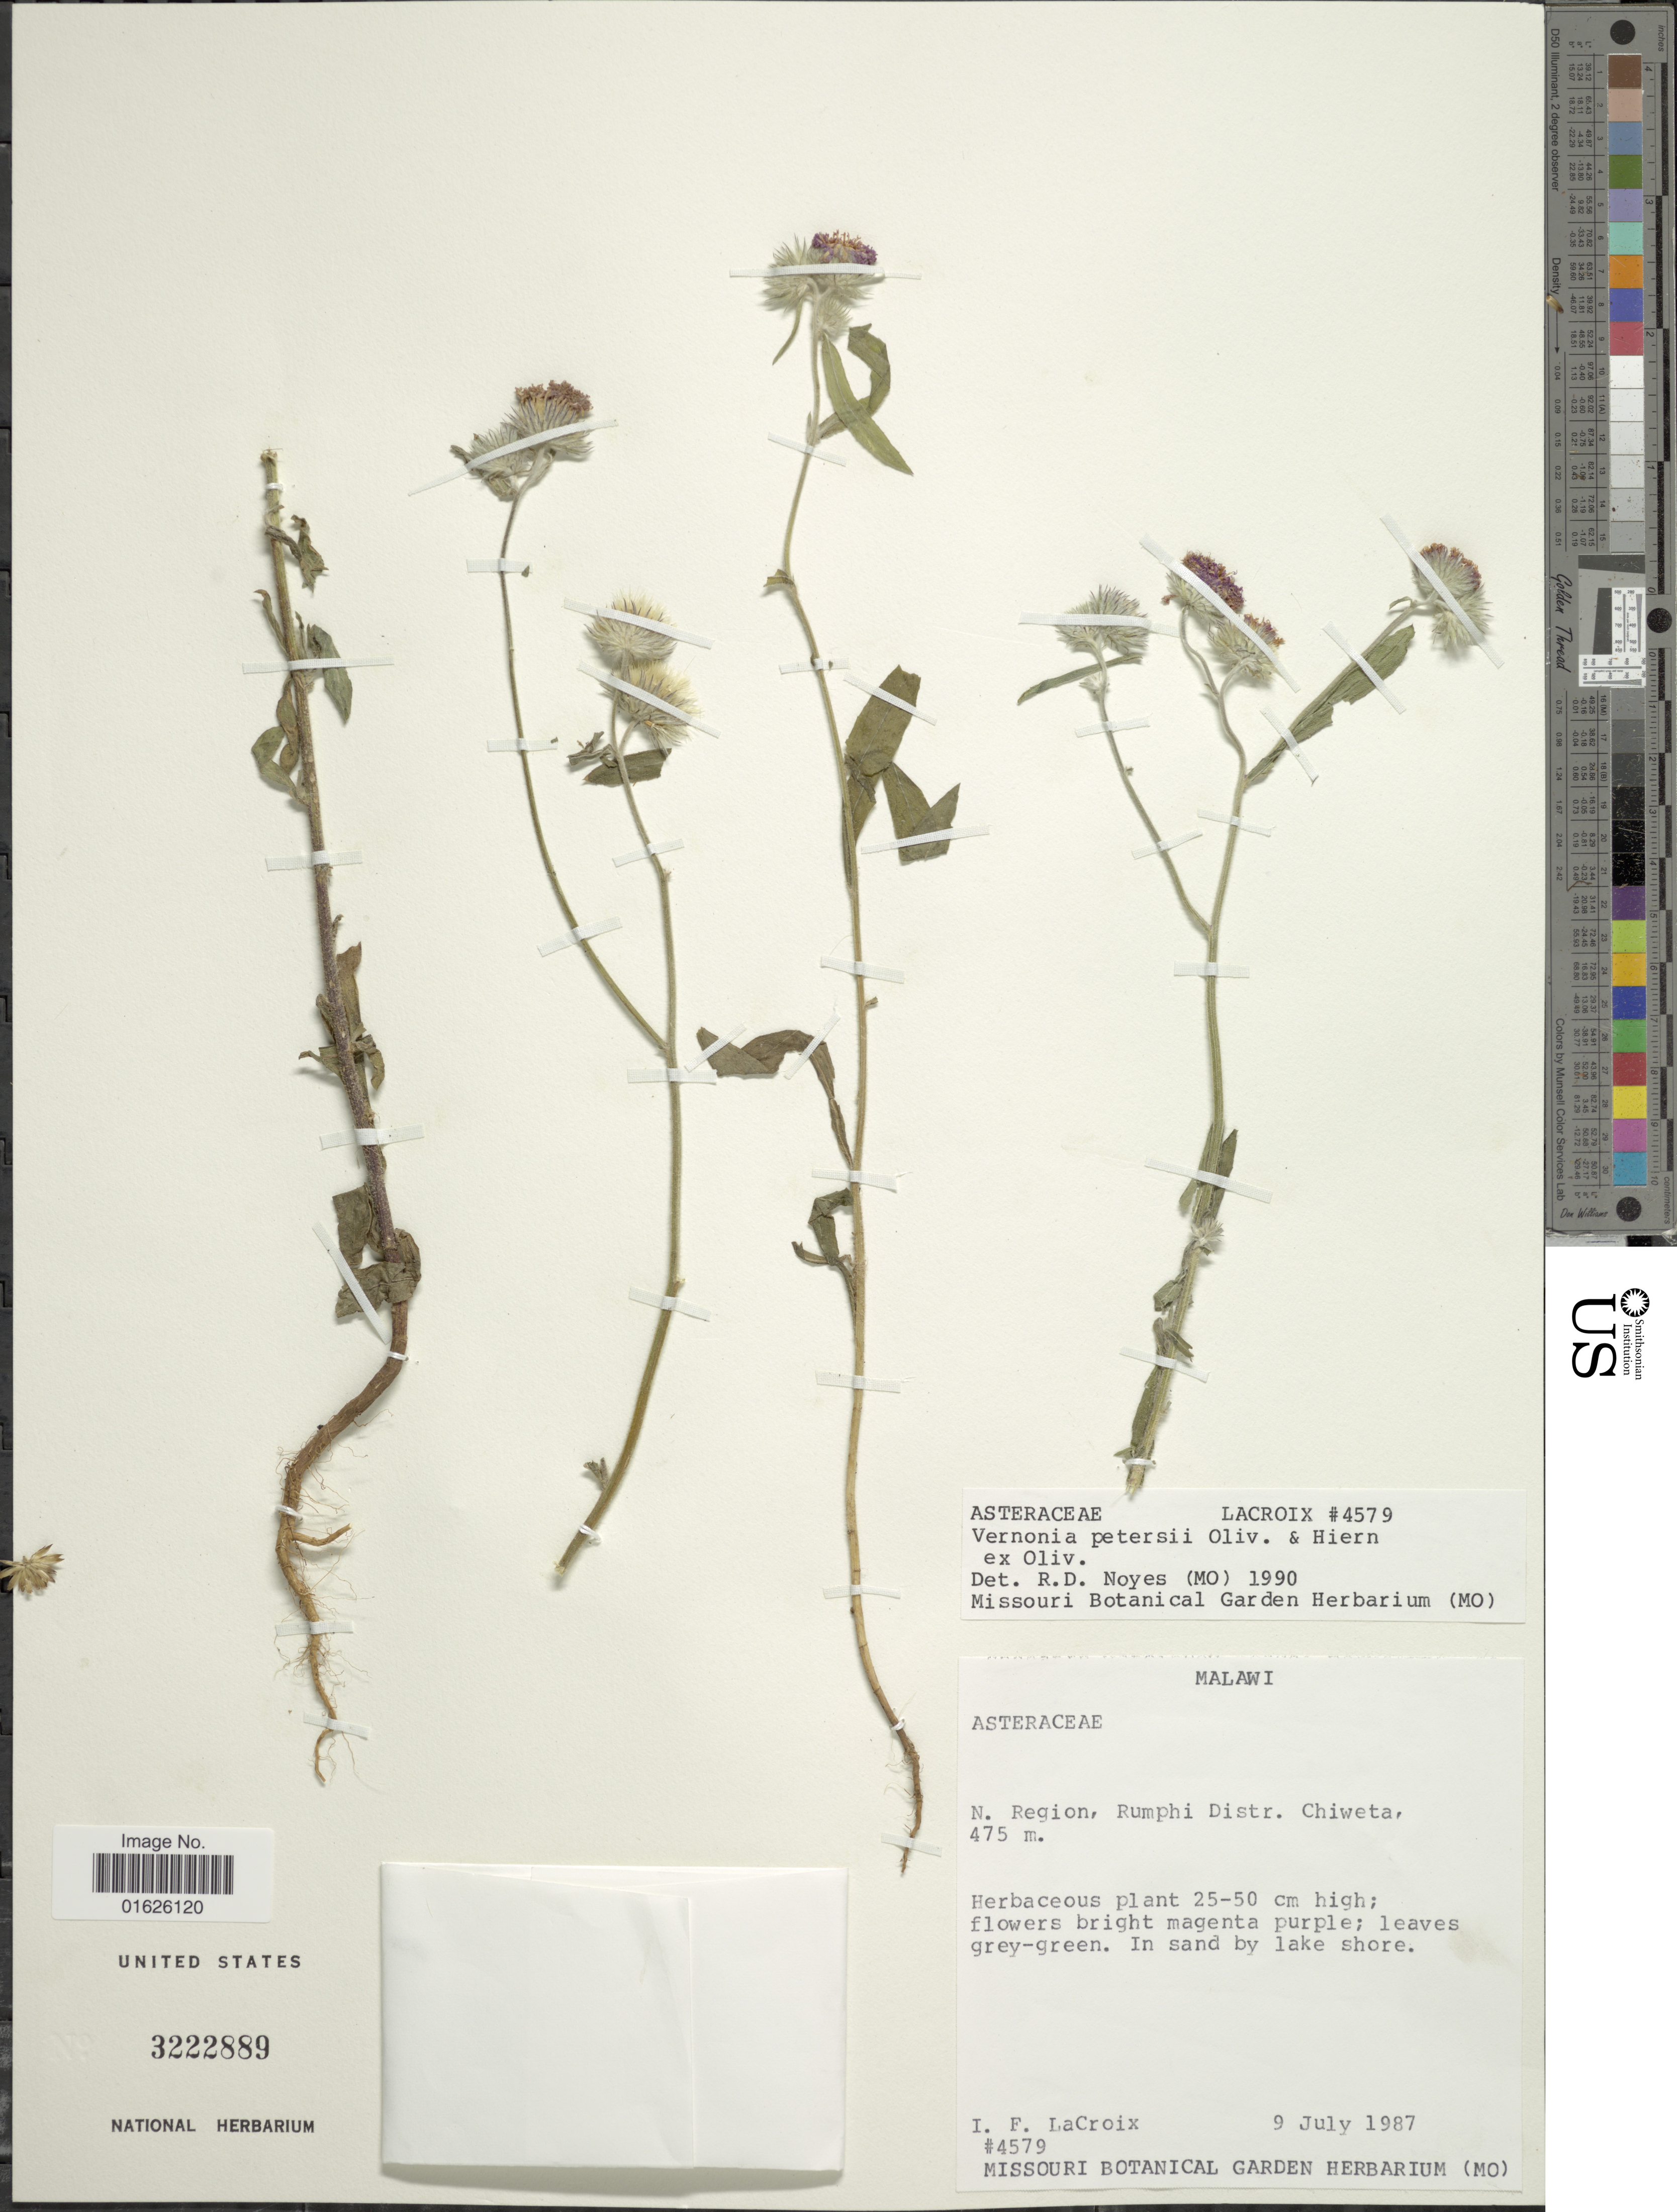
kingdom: Plantae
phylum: Tracheophyta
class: Magnoliopsida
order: Asterales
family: Asteraceae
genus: Vernoniastrum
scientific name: Vernoniastrum latifolium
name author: (Steetz) H. Rob.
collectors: I. la Croix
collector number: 4579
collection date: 1987-07-09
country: Malawi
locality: N Region, Rumphi distr. Chiweta.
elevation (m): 475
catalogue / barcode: US 3222889